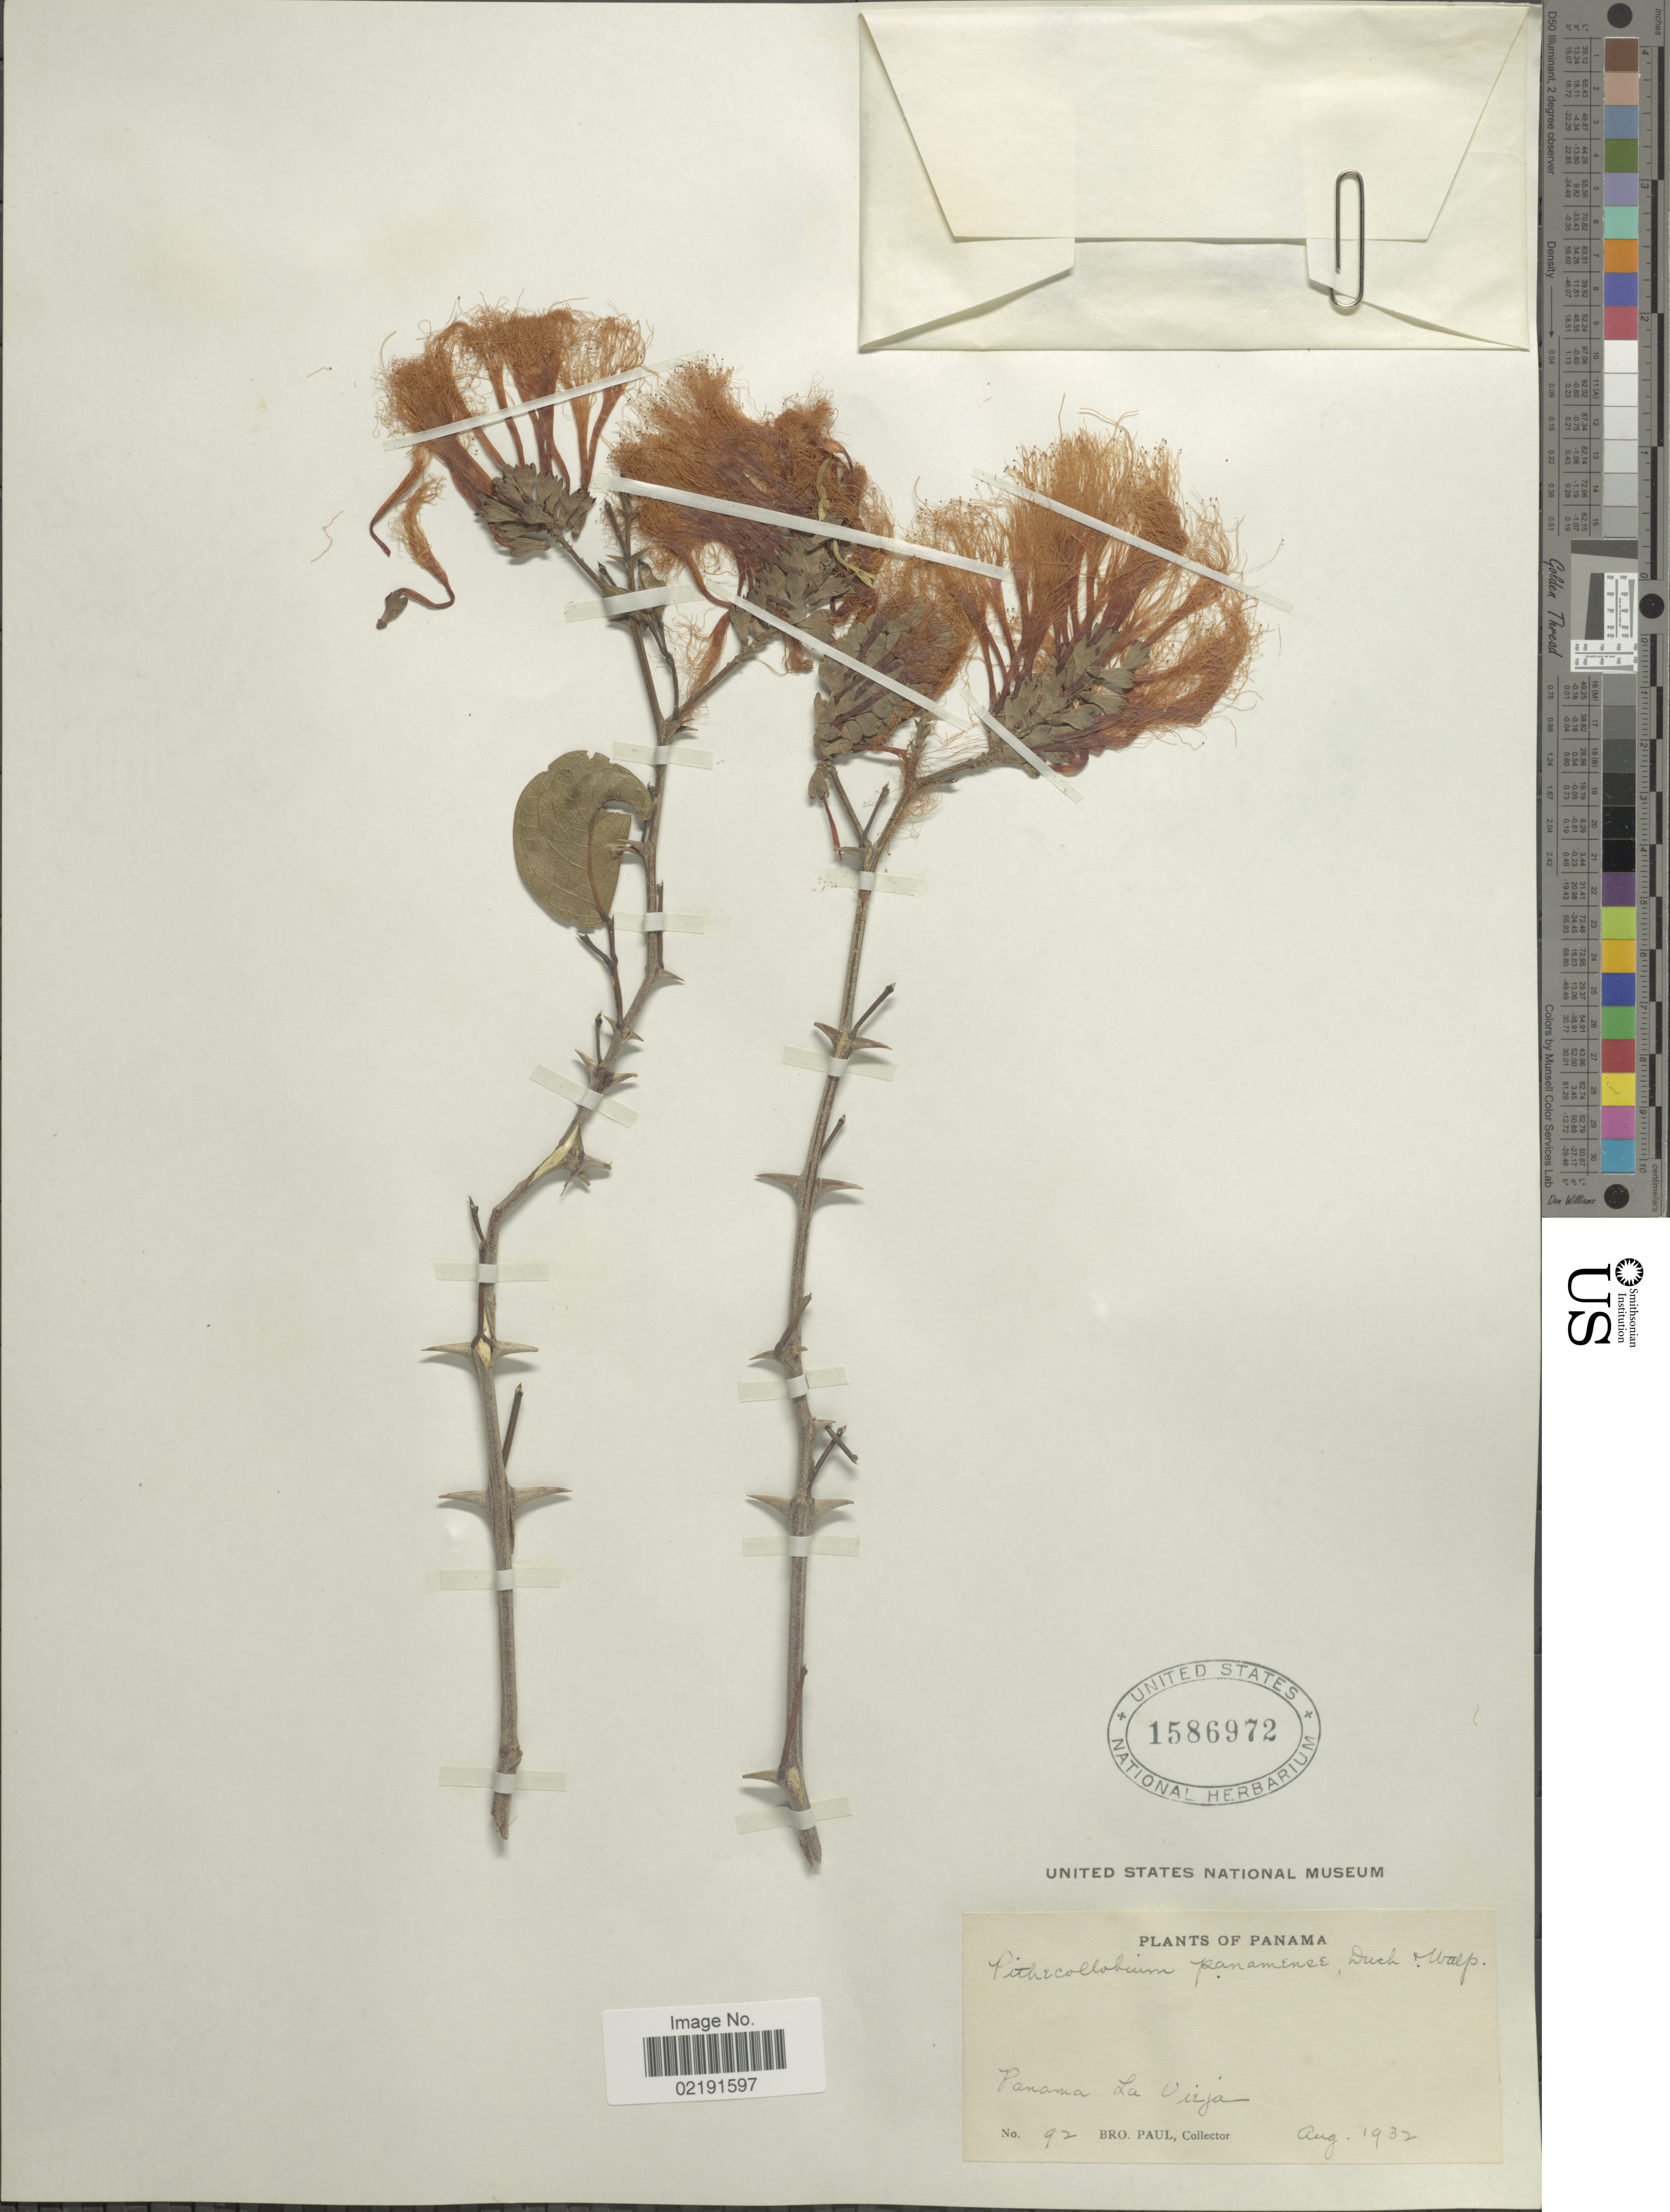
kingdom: Plantae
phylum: Tracheophyta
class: Magnoliopsida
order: Fabales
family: Fabaceae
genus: Pithecellobium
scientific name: Pithecellobium hymenaeifolium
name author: (Humb. & Bonpl. ex Willd.) Benth.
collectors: B. Paul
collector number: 92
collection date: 1932-08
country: Panama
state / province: Panamá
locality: Panama, La Vieja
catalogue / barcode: US 1586972